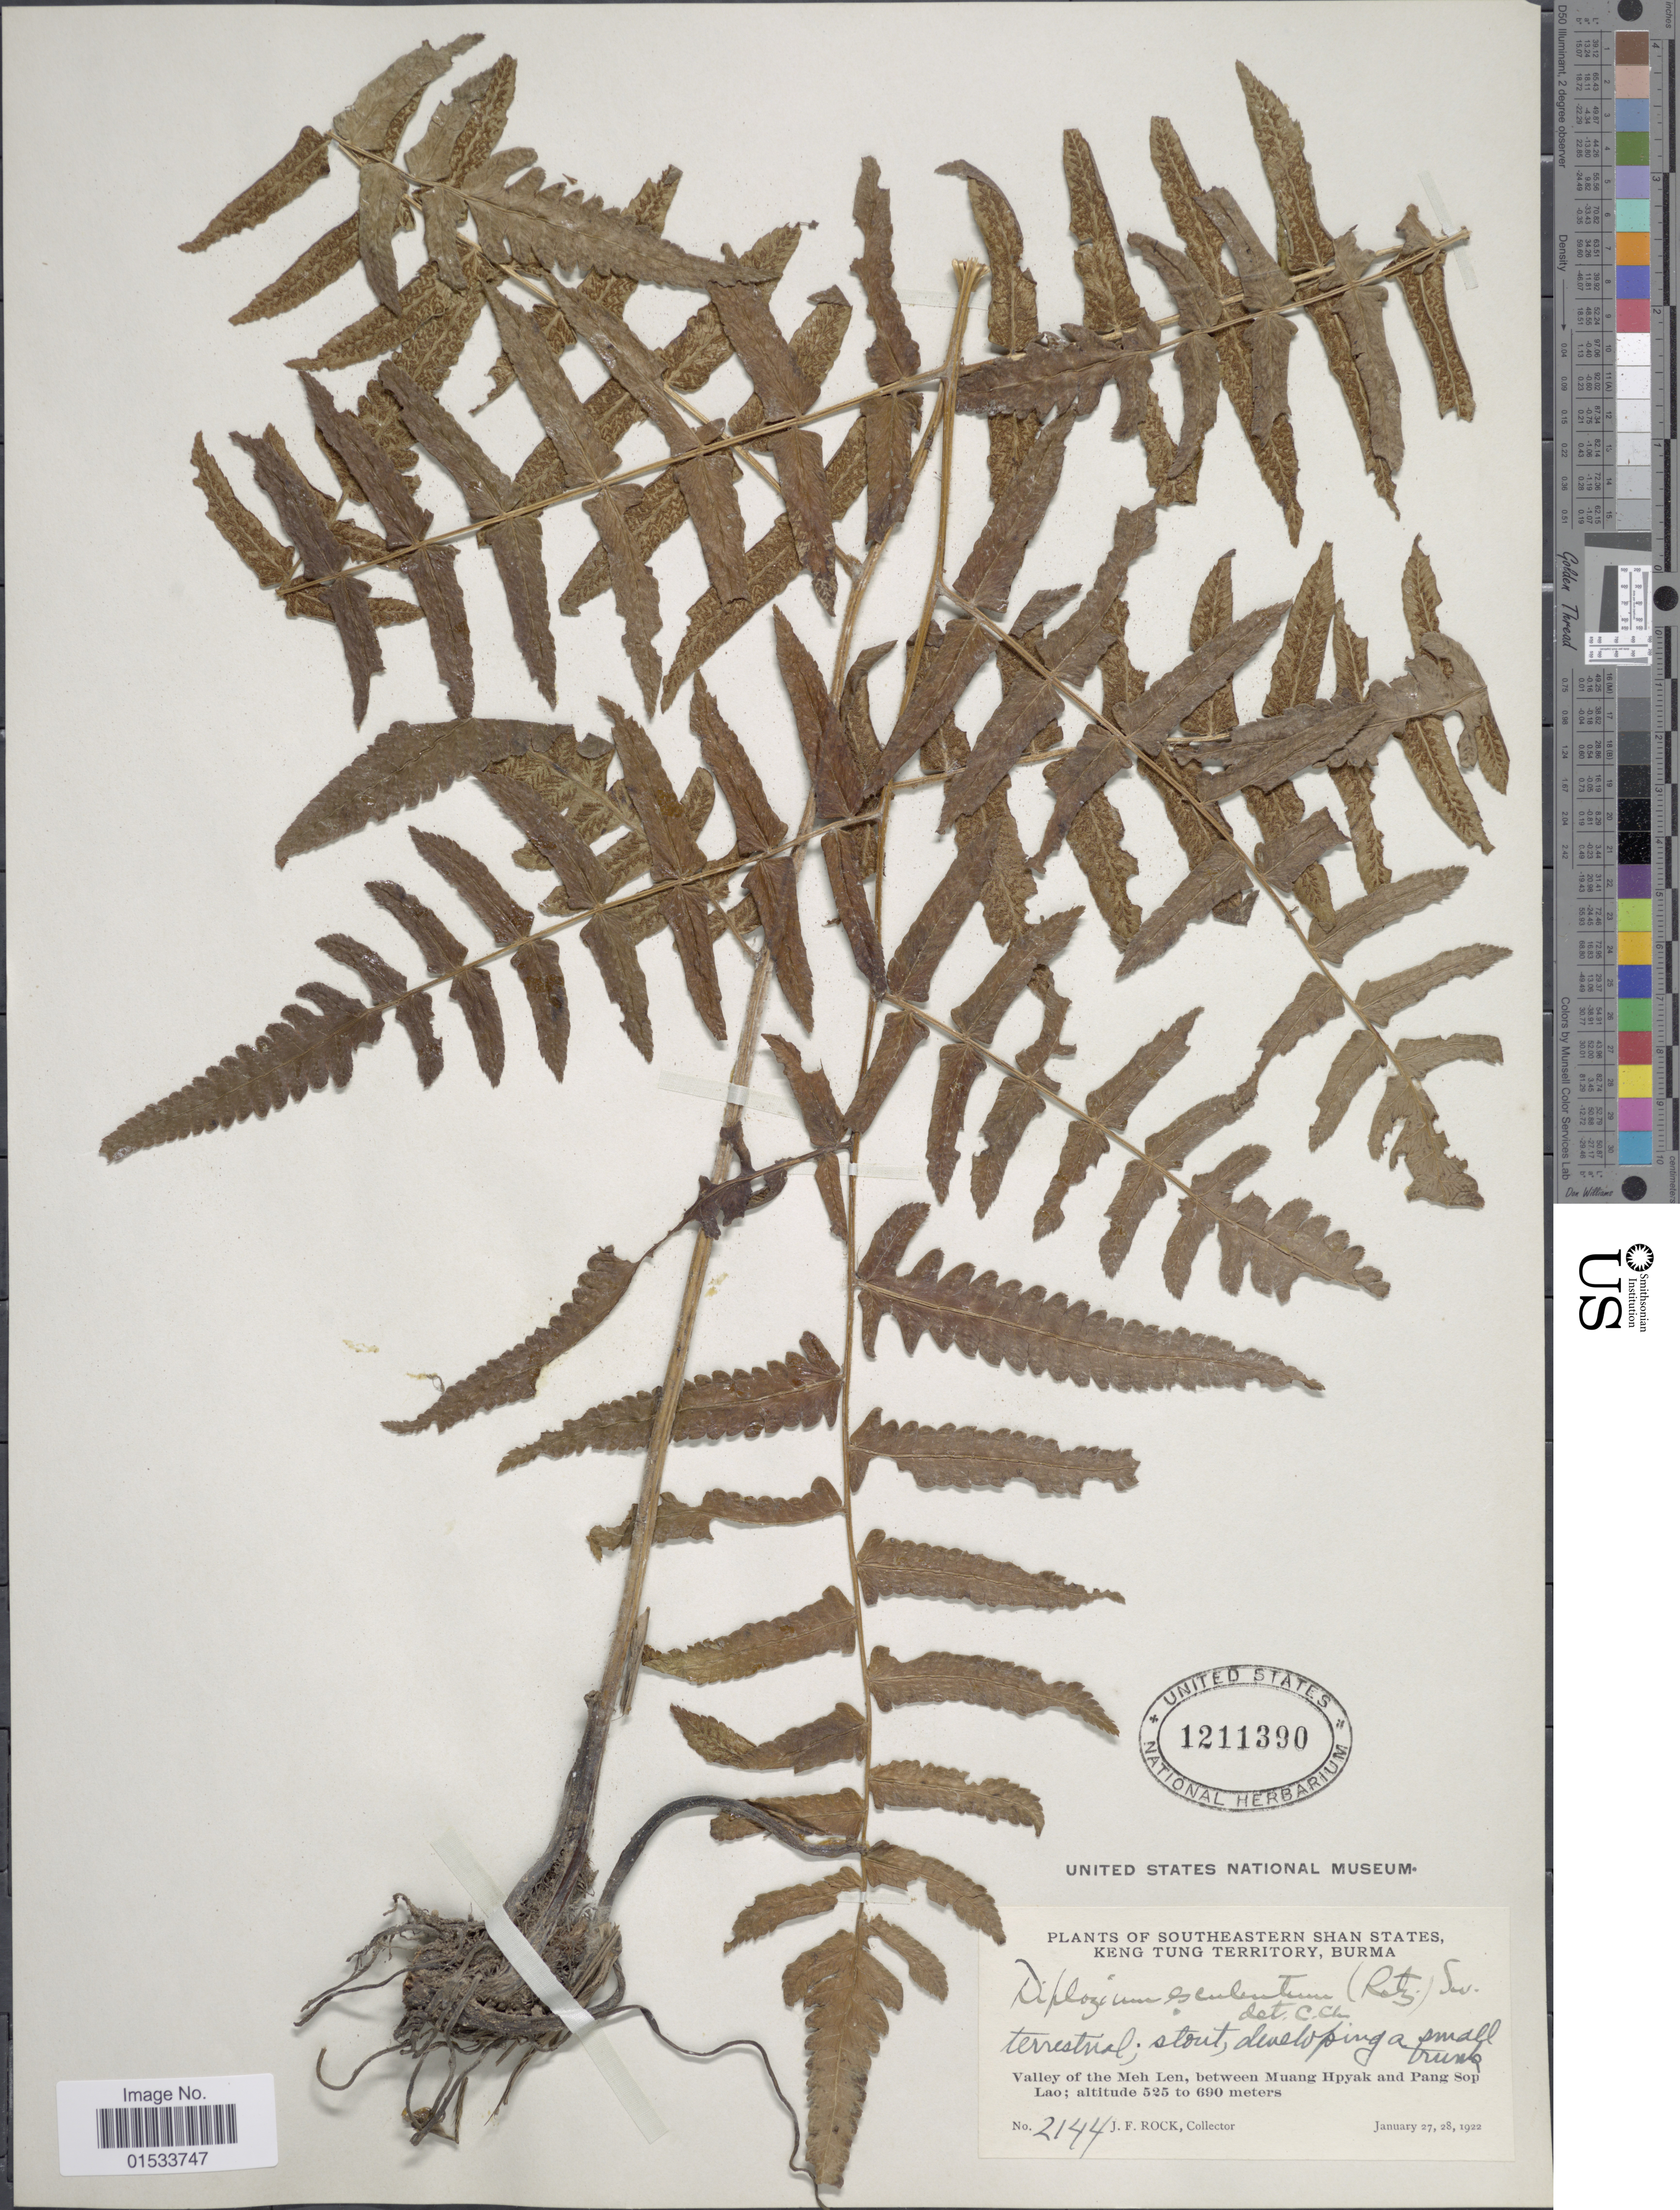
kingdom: Plantae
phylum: Tracheophyta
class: Polypodiopsida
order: Polypodiales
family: Athyriaceae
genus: Diplazium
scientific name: Diplazium esculentum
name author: (Retz.) Sw.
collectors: J. Rock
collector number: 2144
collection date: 1922-01-27/1922-01-28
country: Myanmar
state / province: Shan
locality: Southeastern Shan States, Keng Tung Terriotory, Burma, Valley of the Meh Len, between Muang Hpyak and Pang Sop Lao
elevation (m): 525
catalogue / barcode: US 1211390